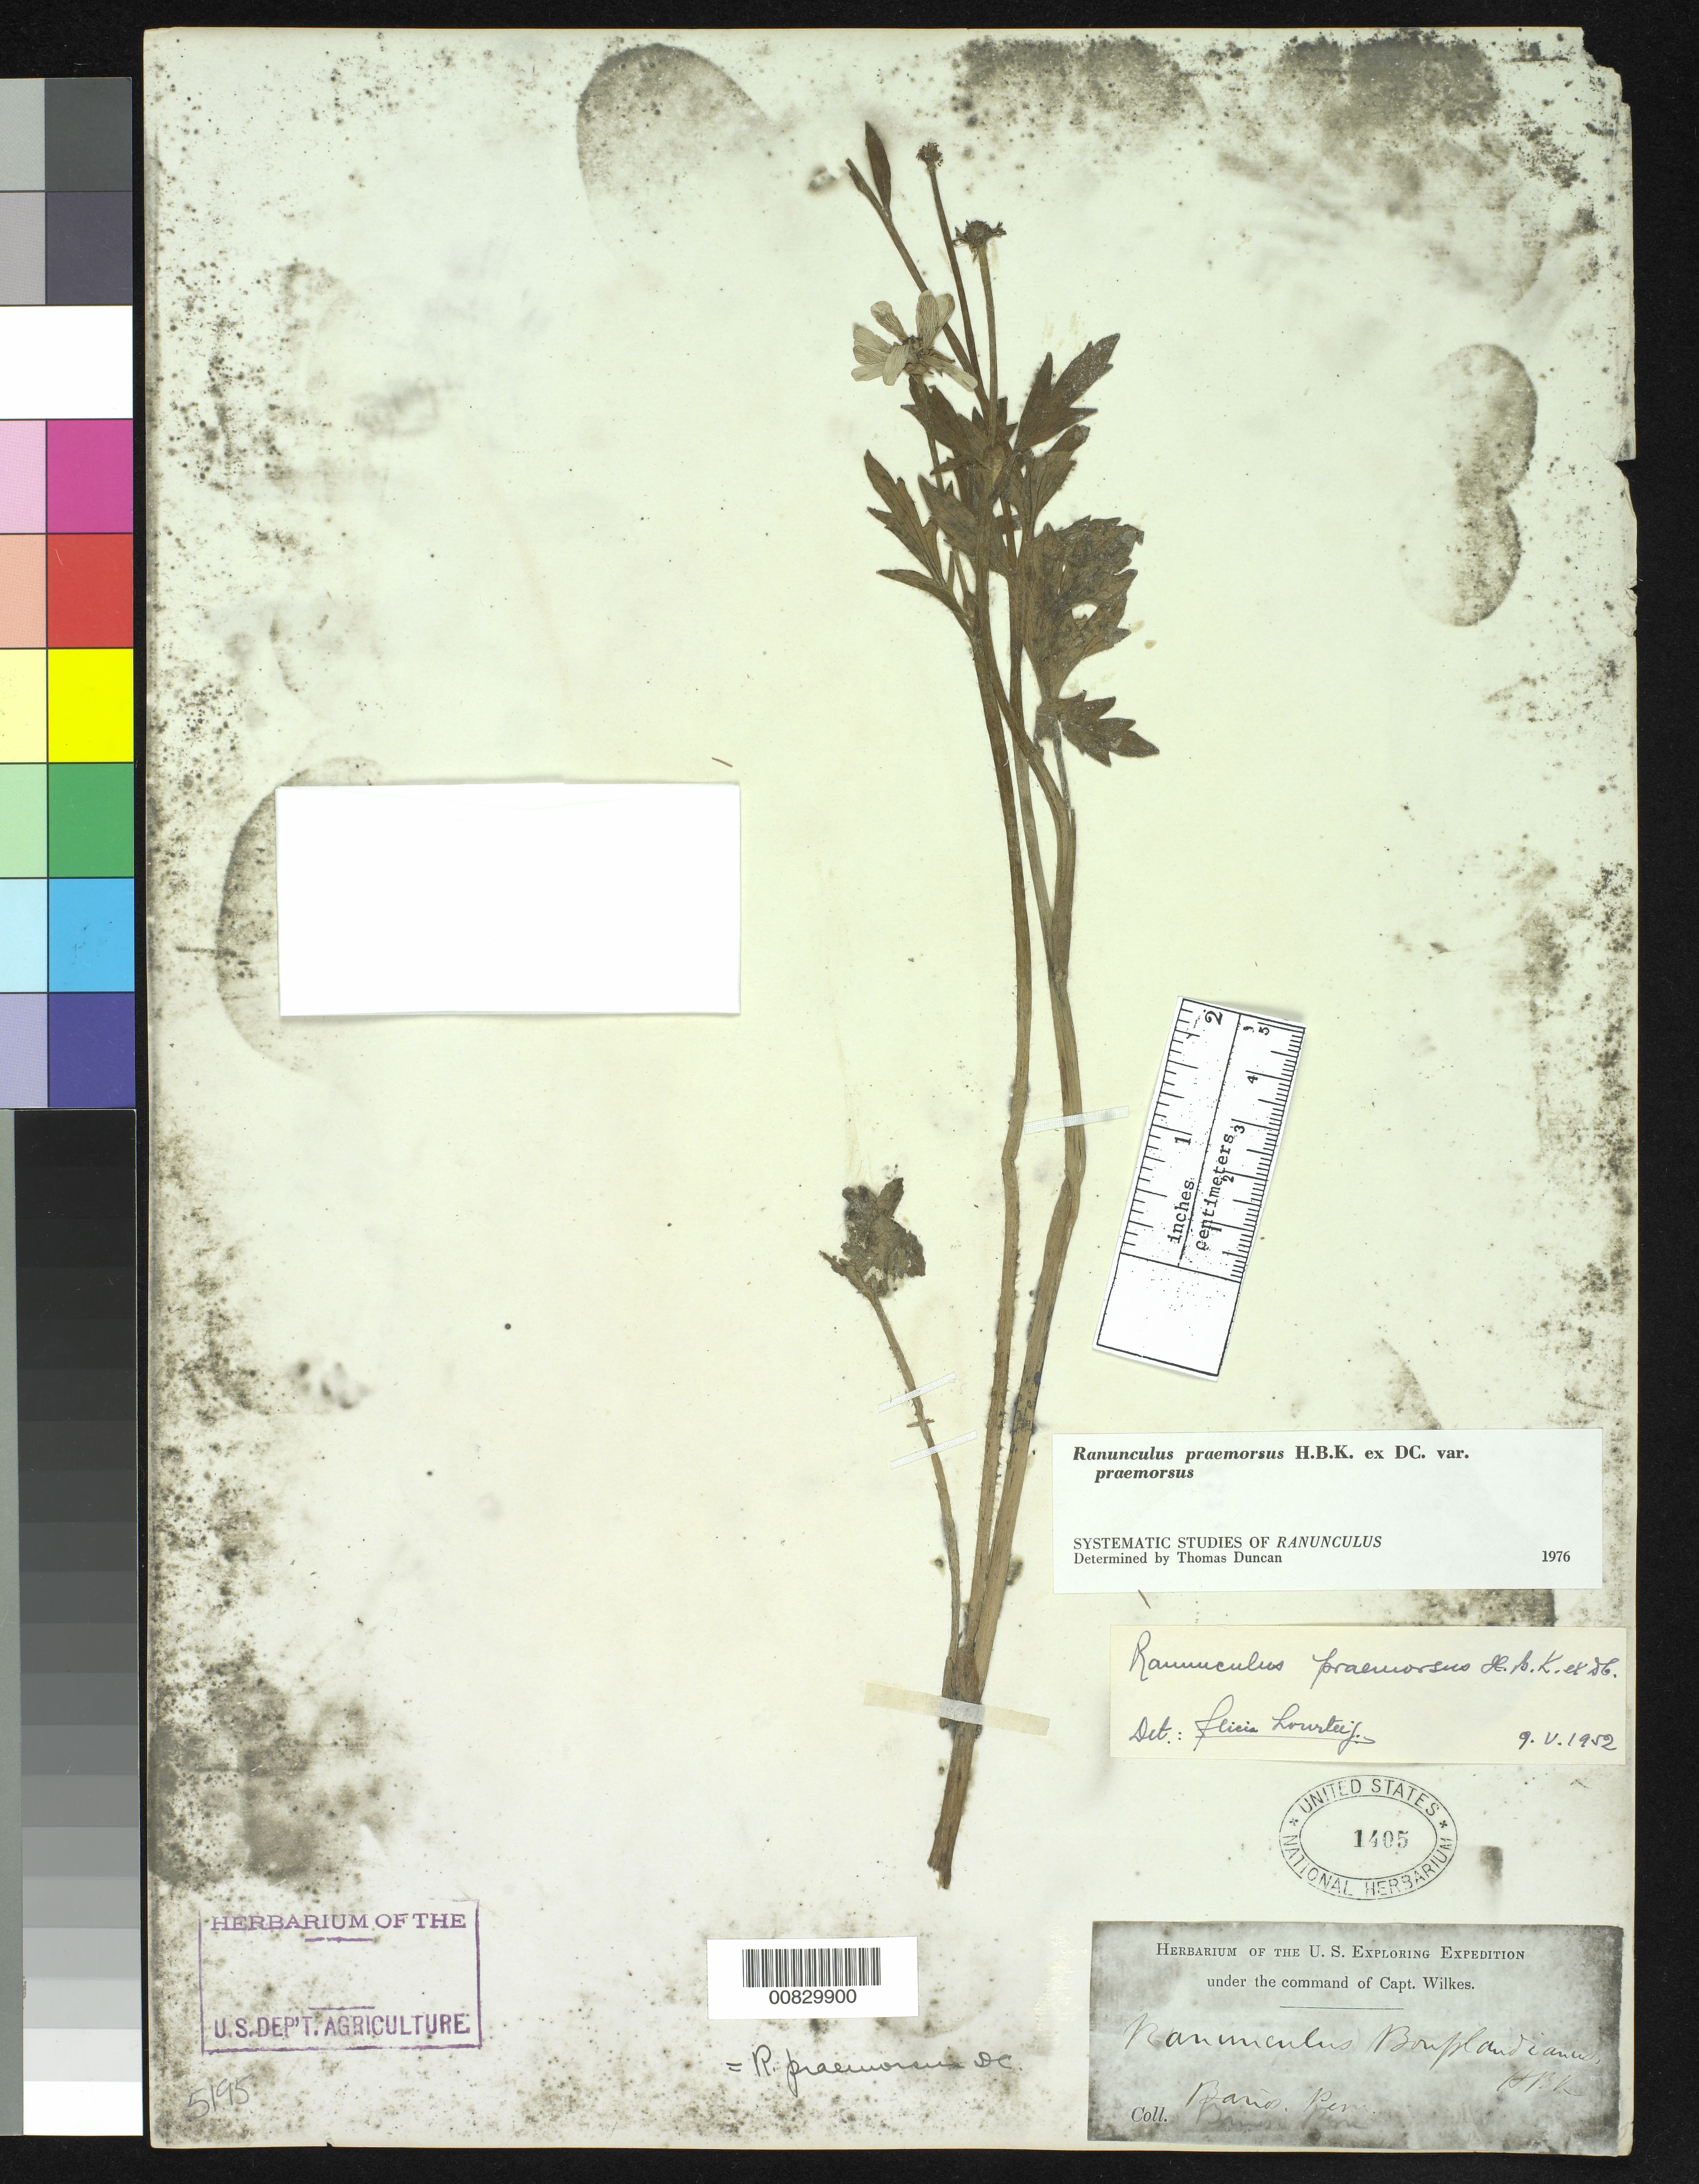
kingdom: Plantae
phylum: Tracheophyta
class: Magnoliopsida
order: Ranunculales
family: Ranunculaceae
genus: Ranunculus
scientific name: Ranunculus praemorsus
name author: Kunth ex DC.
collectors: Wilkes Explor. Exped.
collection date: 1838/1842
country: Peru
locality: Banos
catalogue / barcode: US 1405